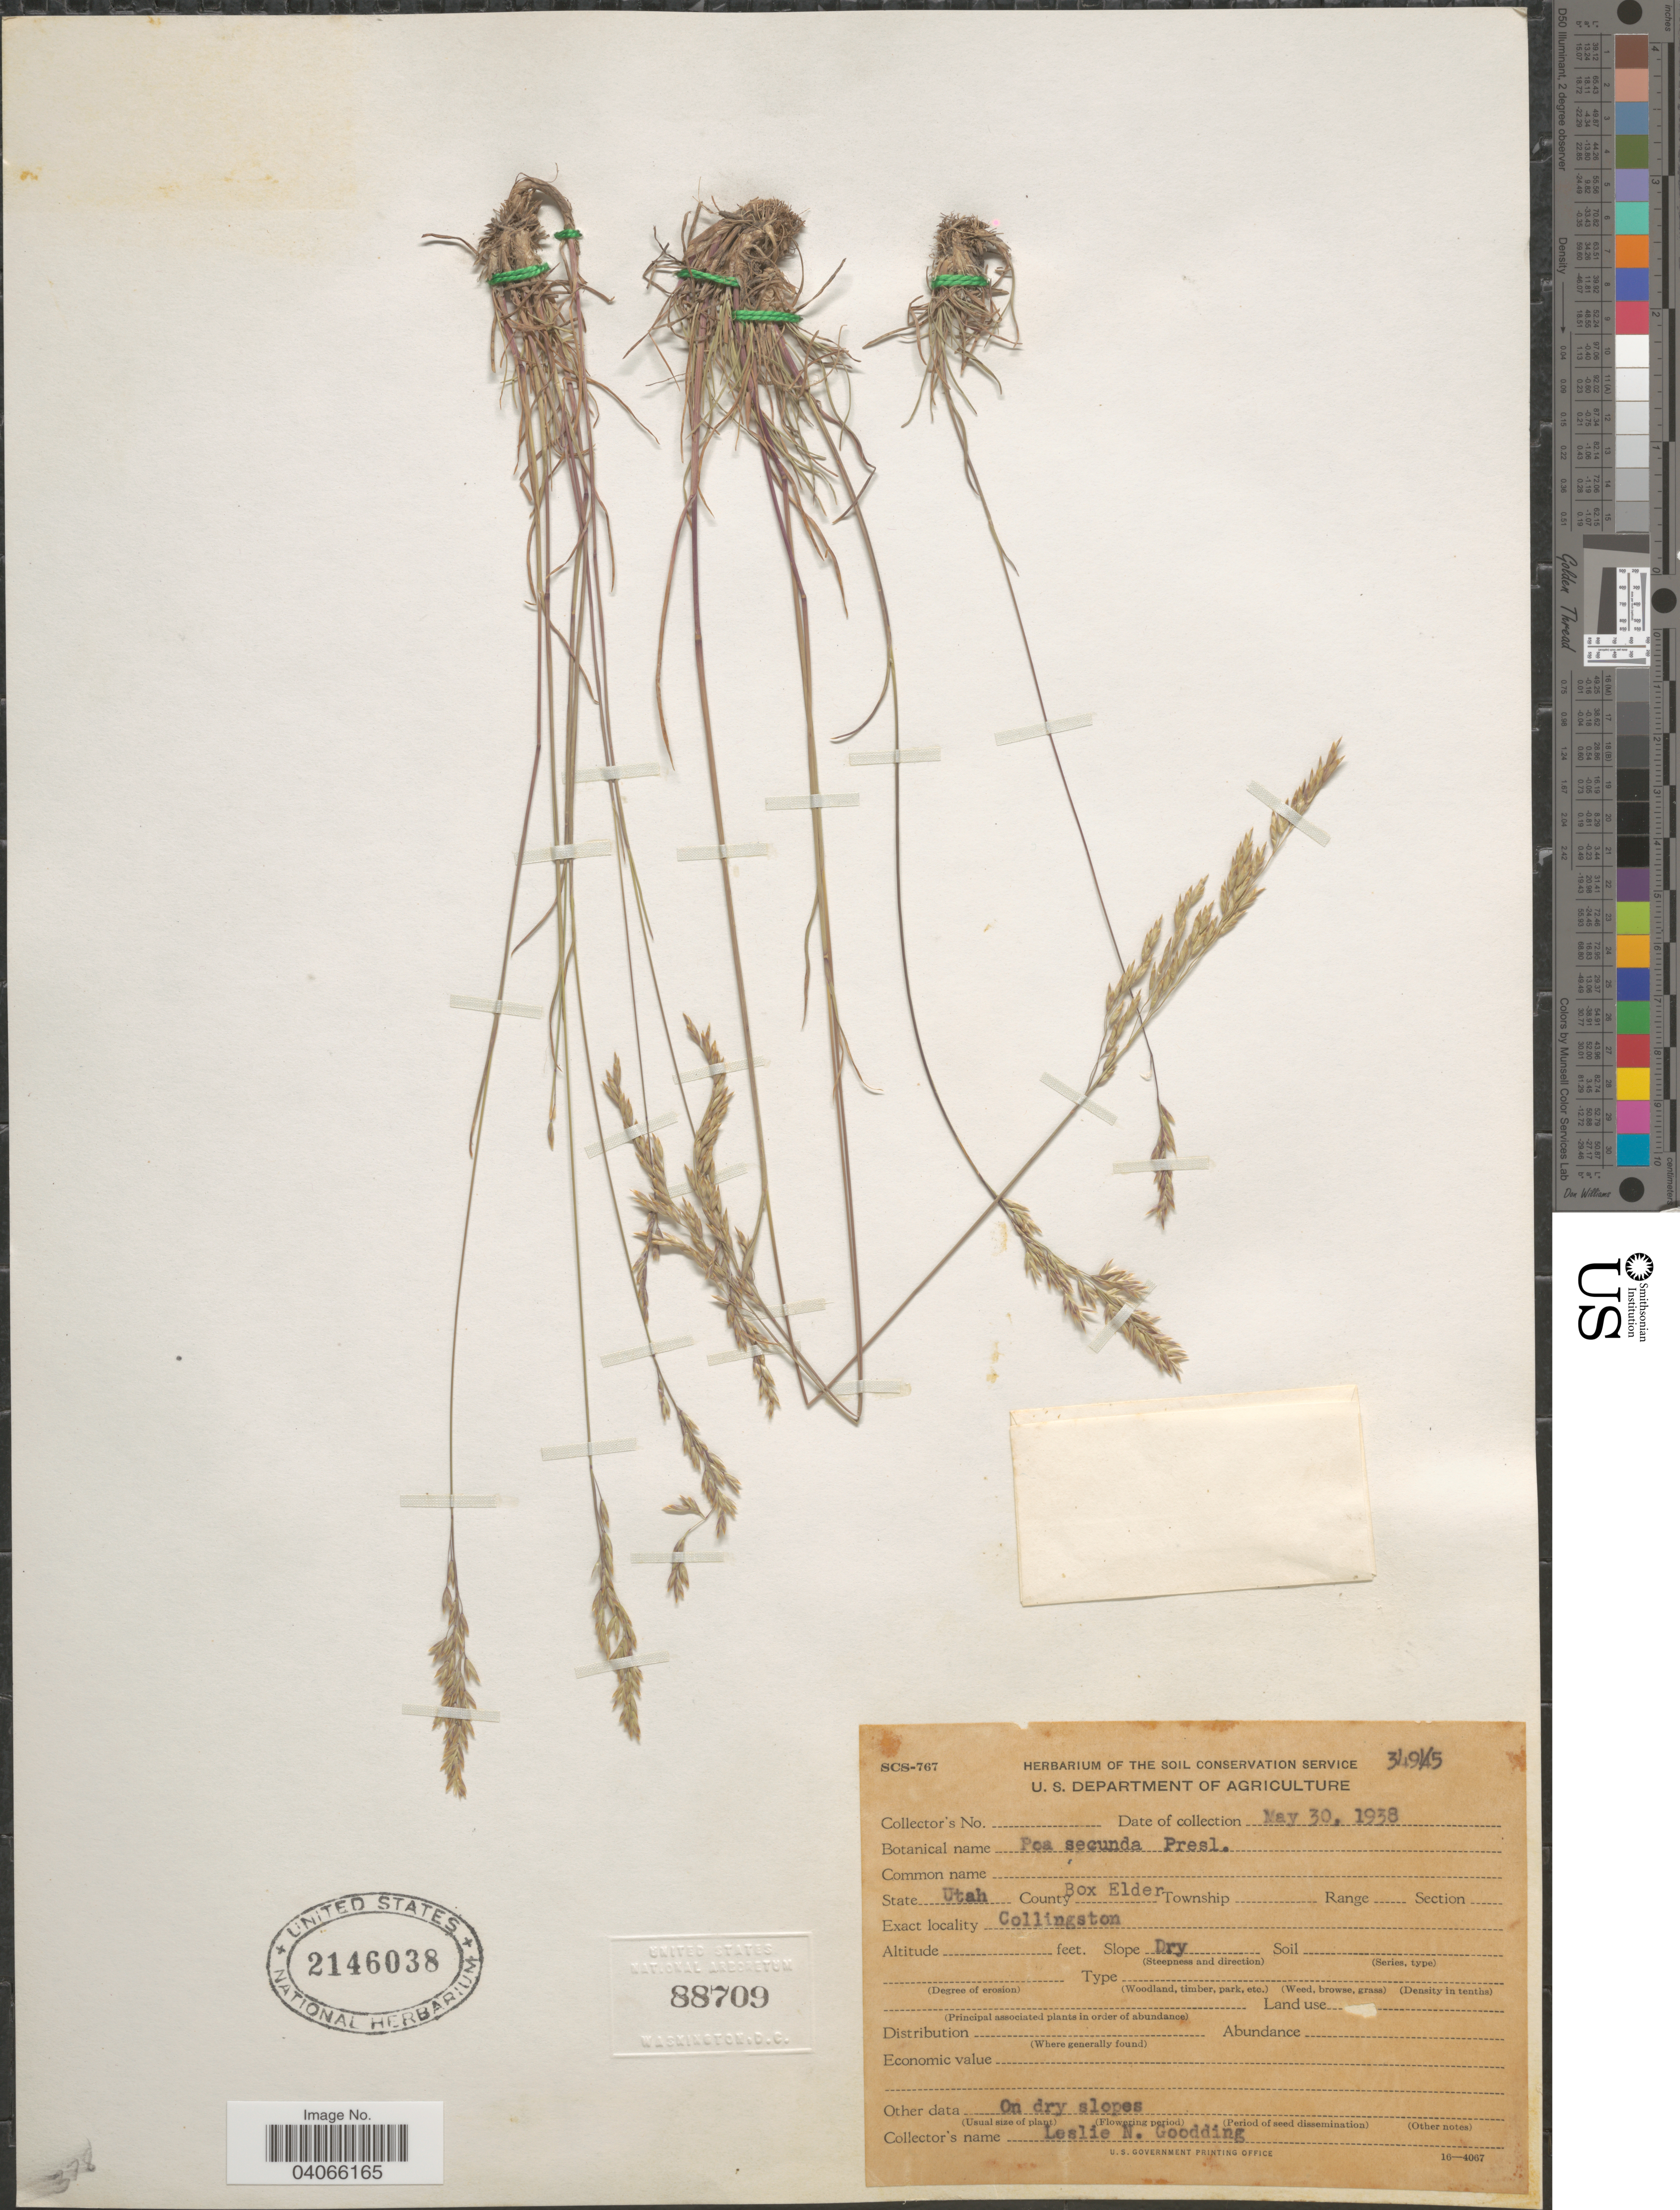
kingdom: Plantae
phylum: Tracheophyta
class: Liliopsida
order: Poales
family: Poaceae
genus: Poa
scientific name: Poa secunda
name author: J. Presl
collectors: L. N. Goodding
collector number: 3495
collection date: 1938-05-30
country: United States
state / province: Utah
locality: County Box Elder. Collingston.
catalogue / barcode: US 2146038